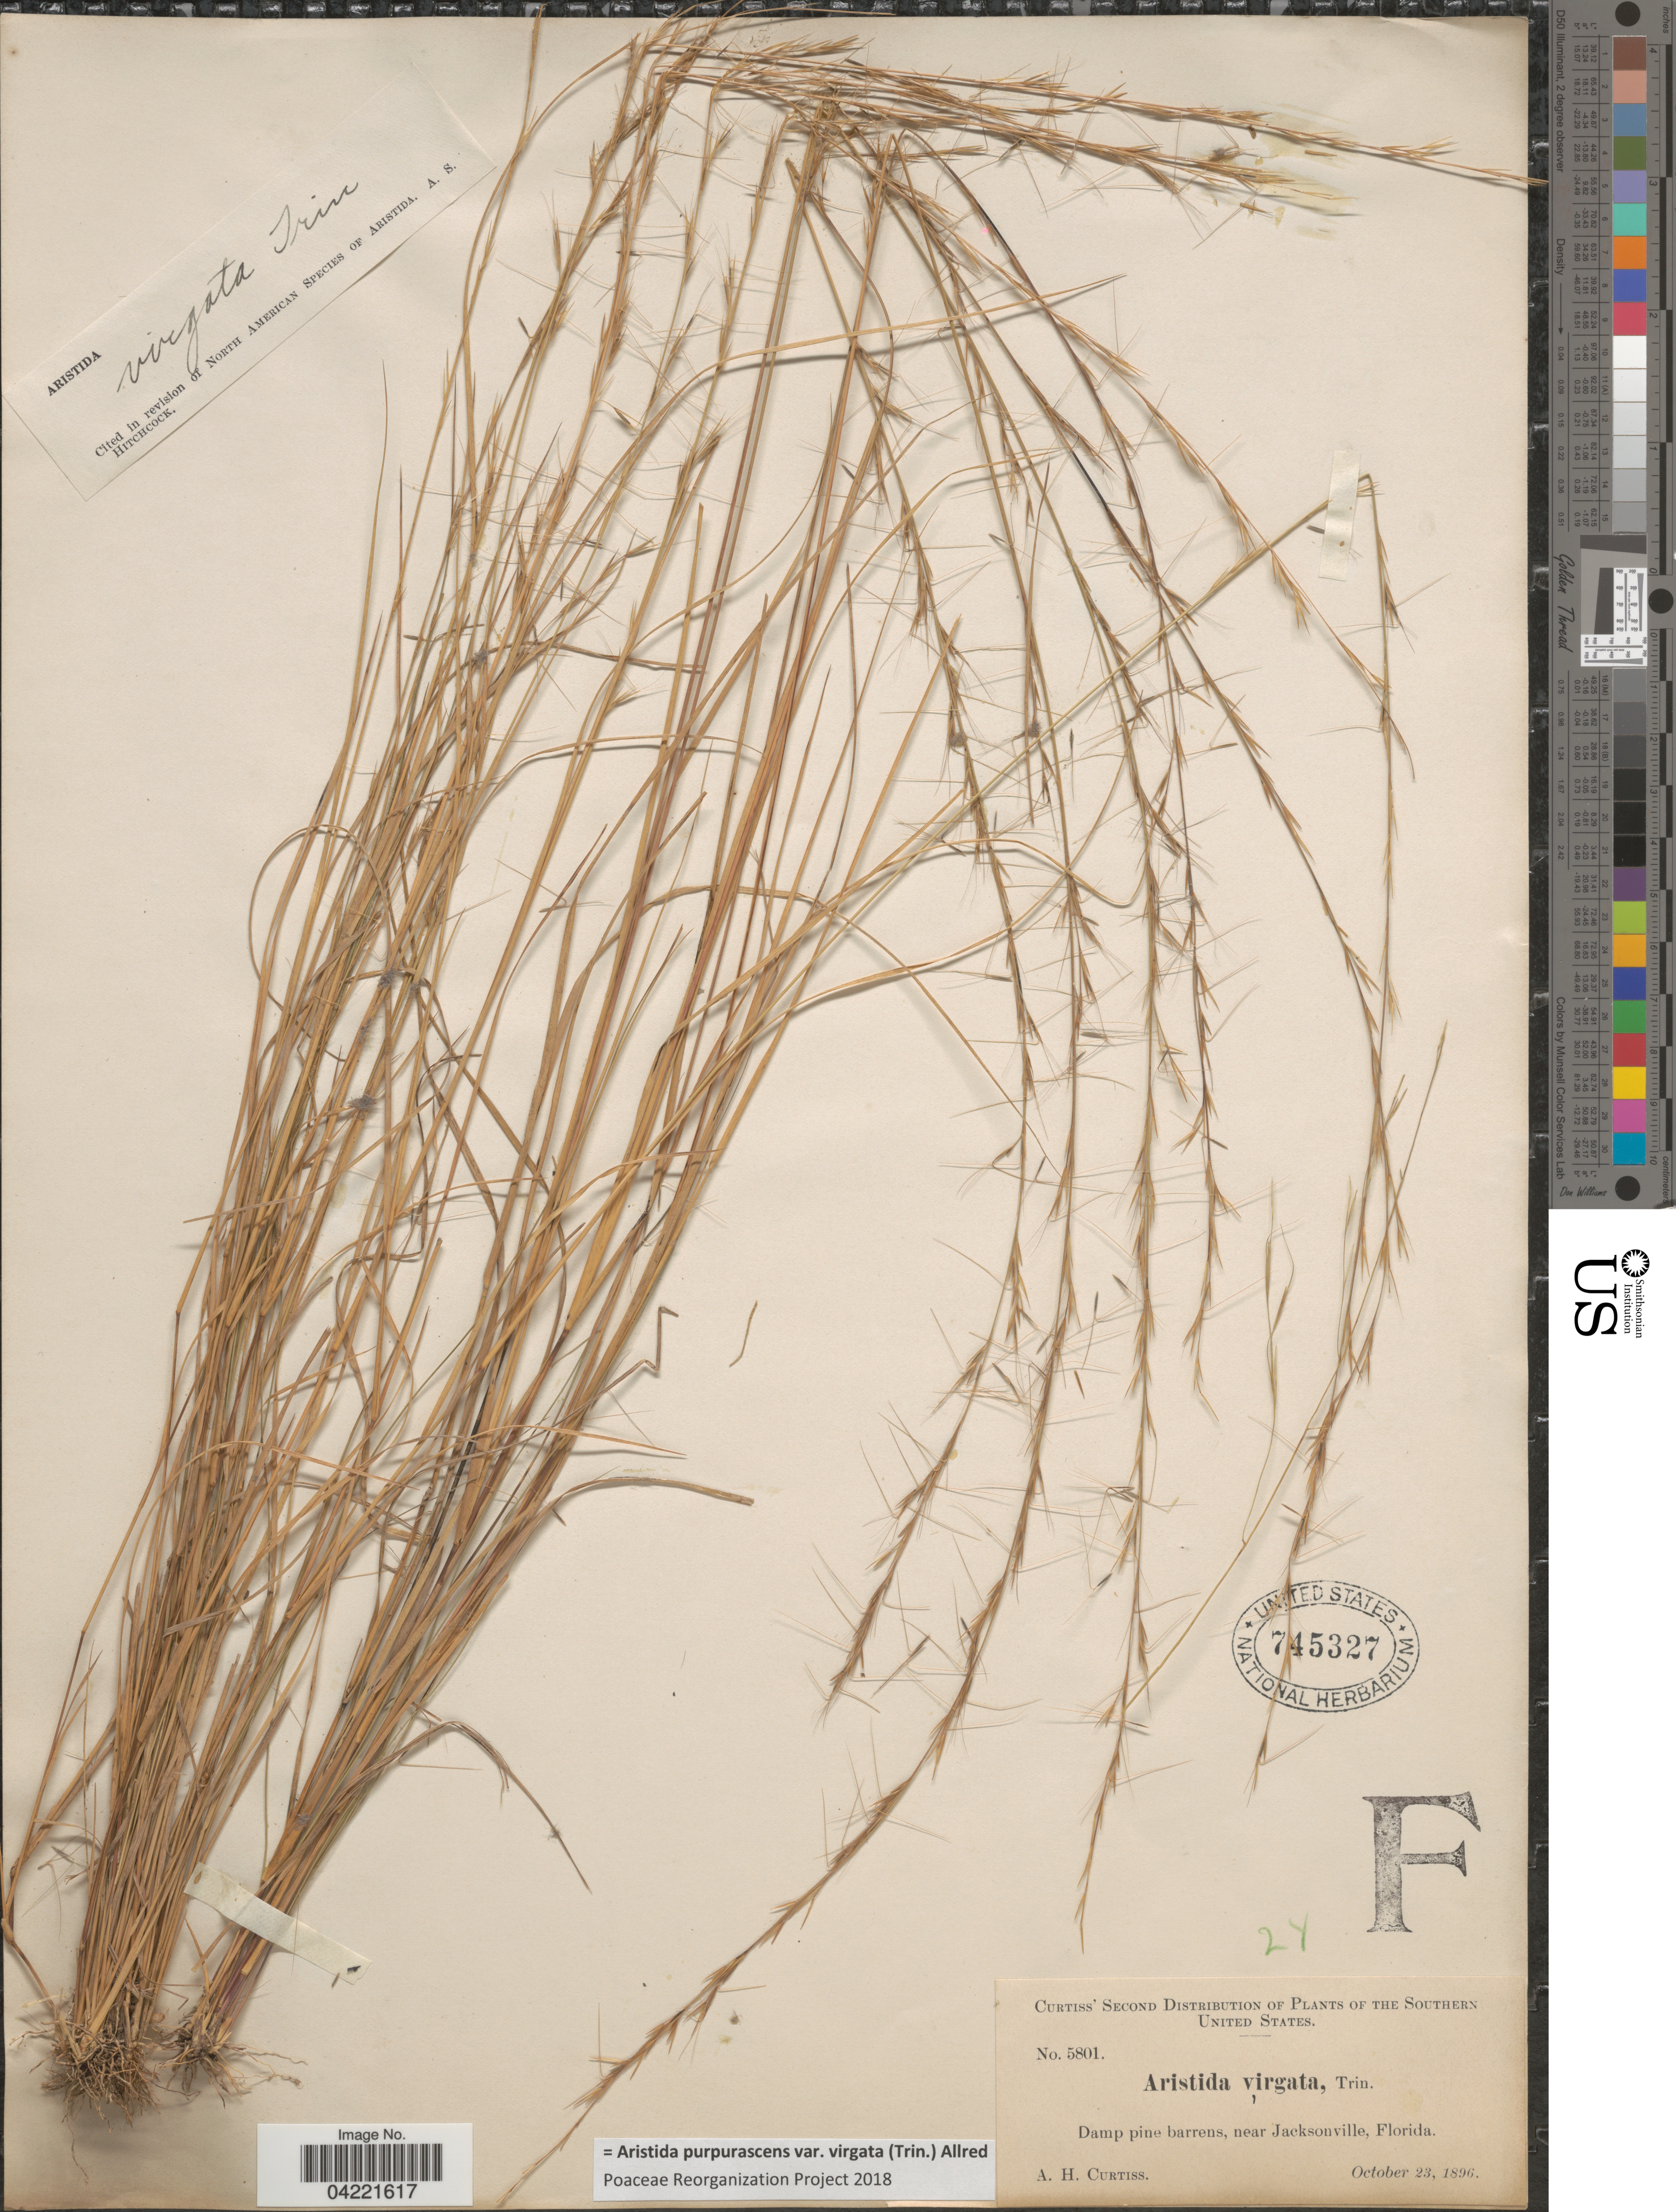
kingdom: Plantae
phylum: Tracheophyta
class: Liliopsida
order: Poales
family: Poaceae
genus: Aristida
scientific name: Aristida purpurascens var. virgata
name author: (Trin.) Allred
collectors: A. H. Curtiss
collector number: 5801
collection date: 1896-10-23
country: United States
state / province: Florida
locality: Southern United States. Damp pine barrens, near Jacksonville.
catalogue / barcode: US 745327